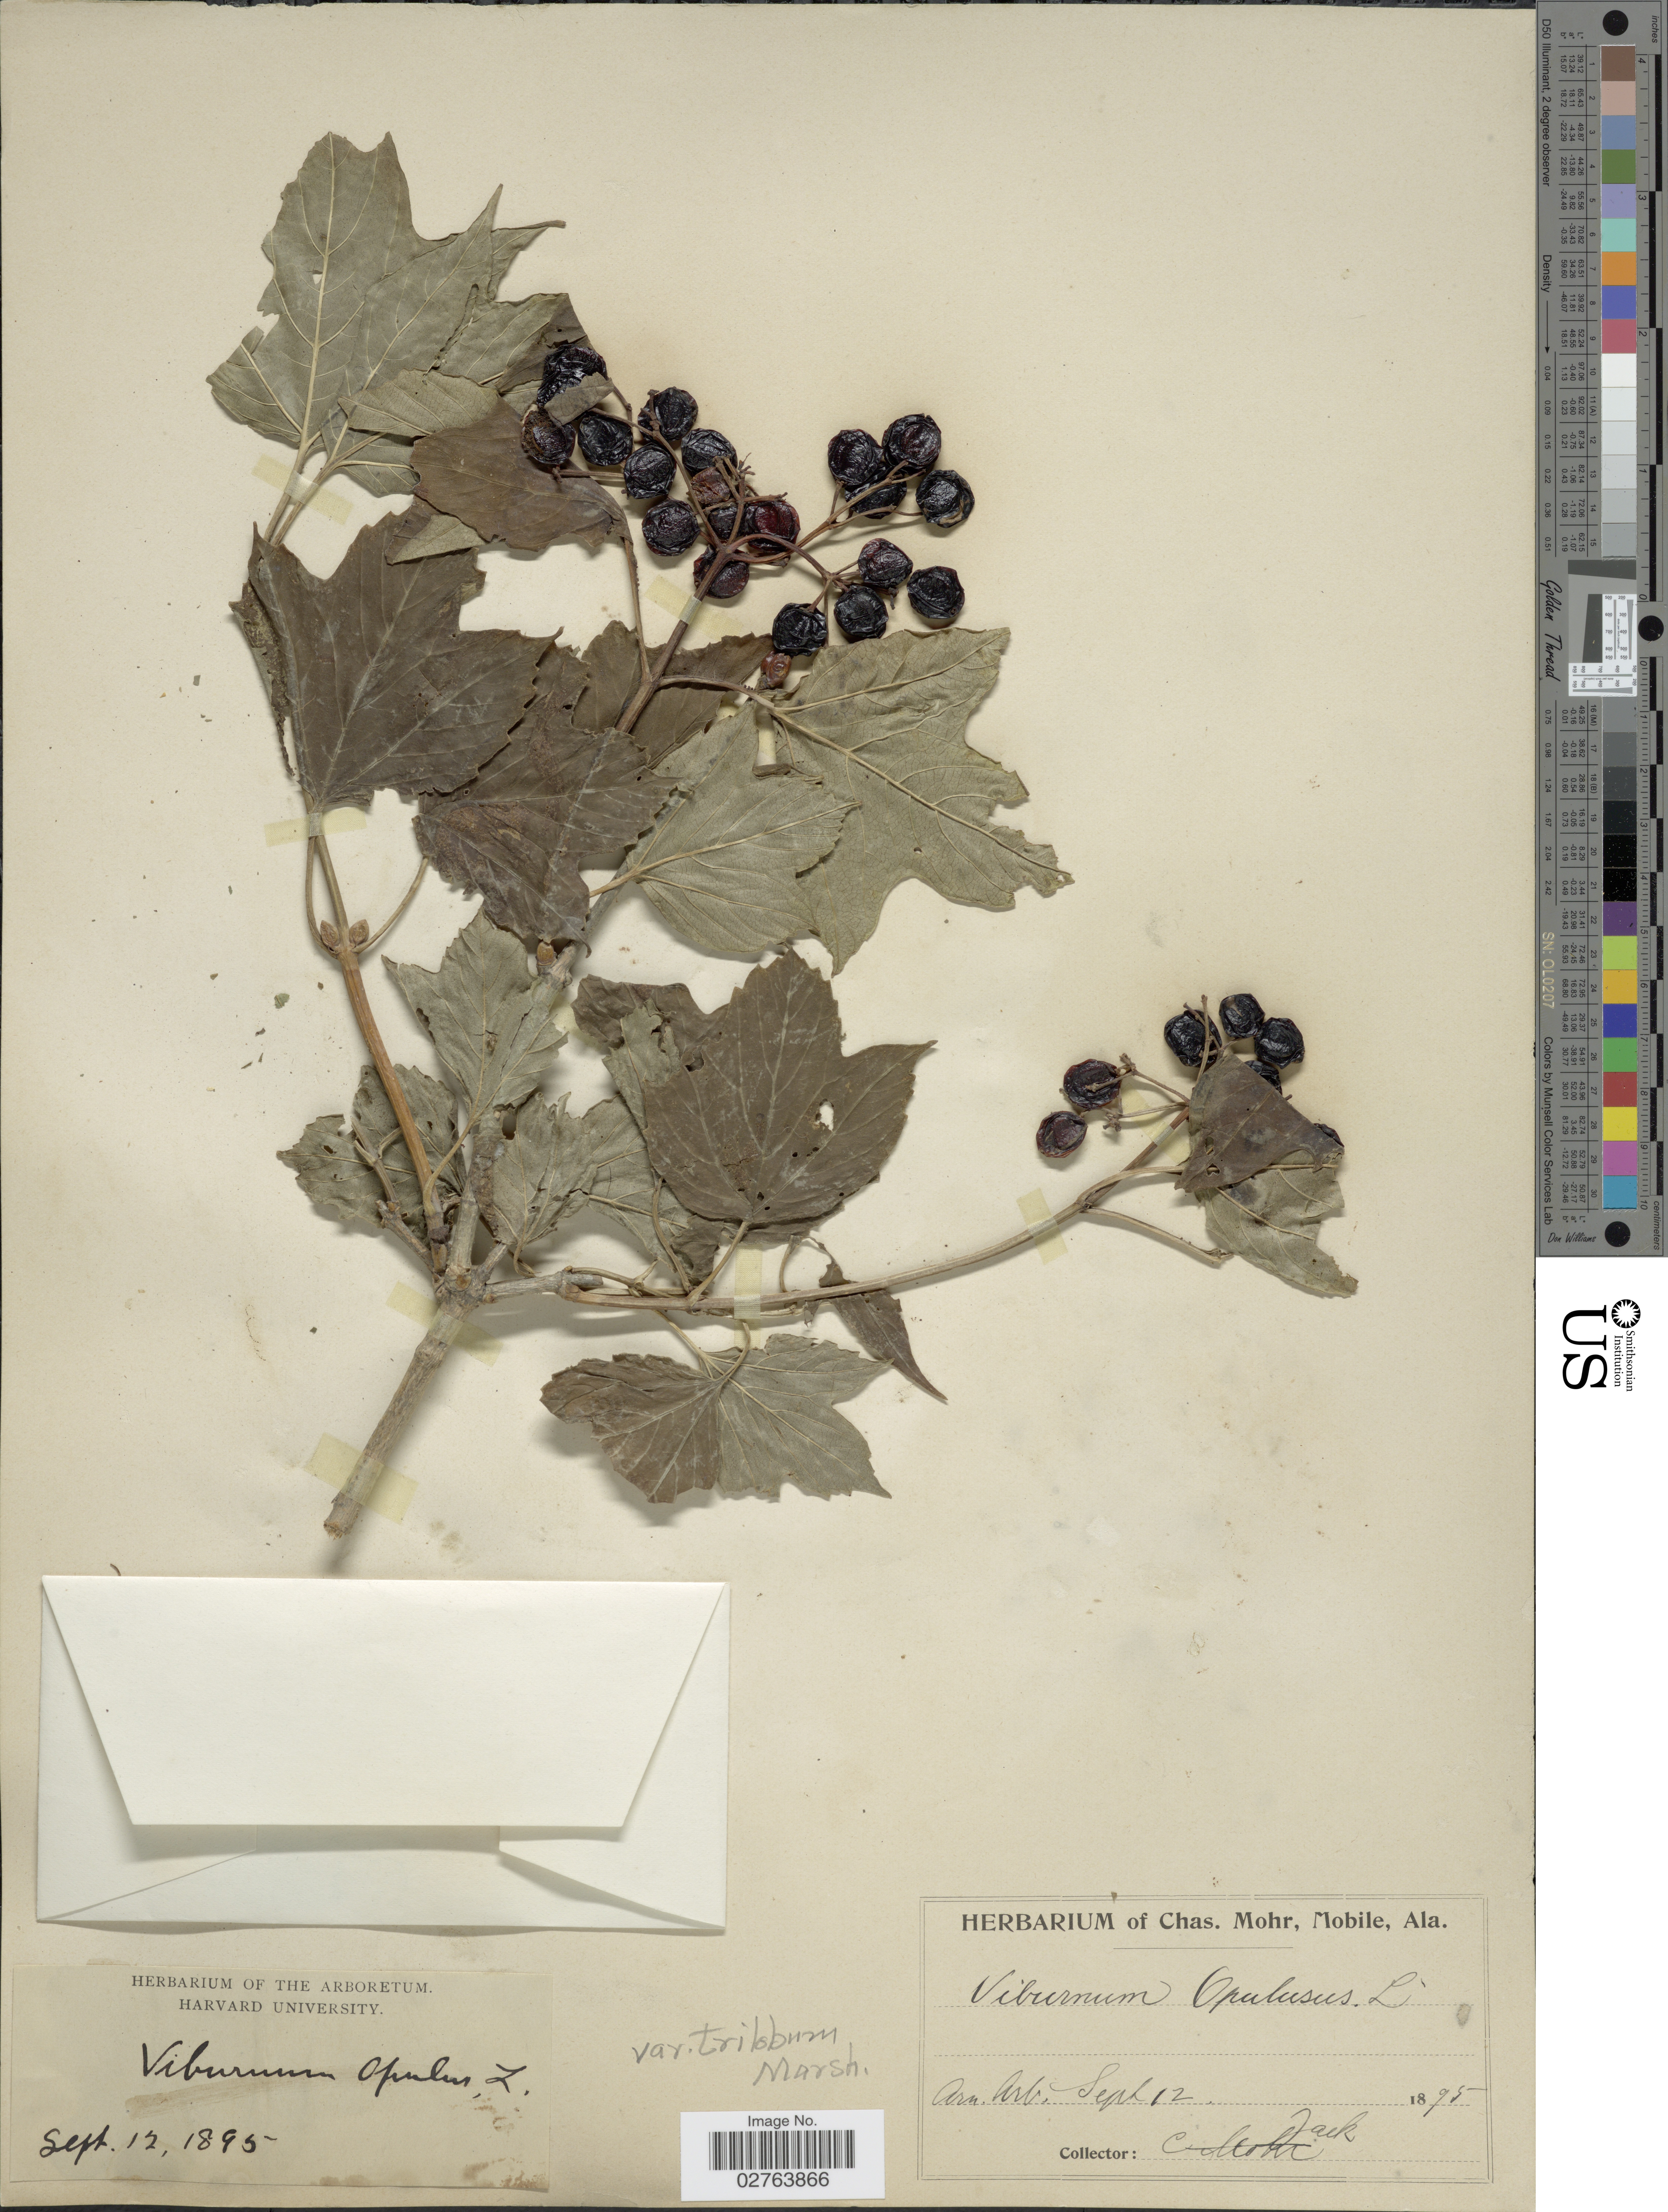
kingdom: Plantae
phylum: Tracheophyta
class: Magnoliopsida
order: Dipsacales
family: Viburnaceae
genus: Viburnum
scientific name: Viburnum opulus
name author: L.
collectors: Jack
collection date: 1895-09-12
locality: Arn. Arb